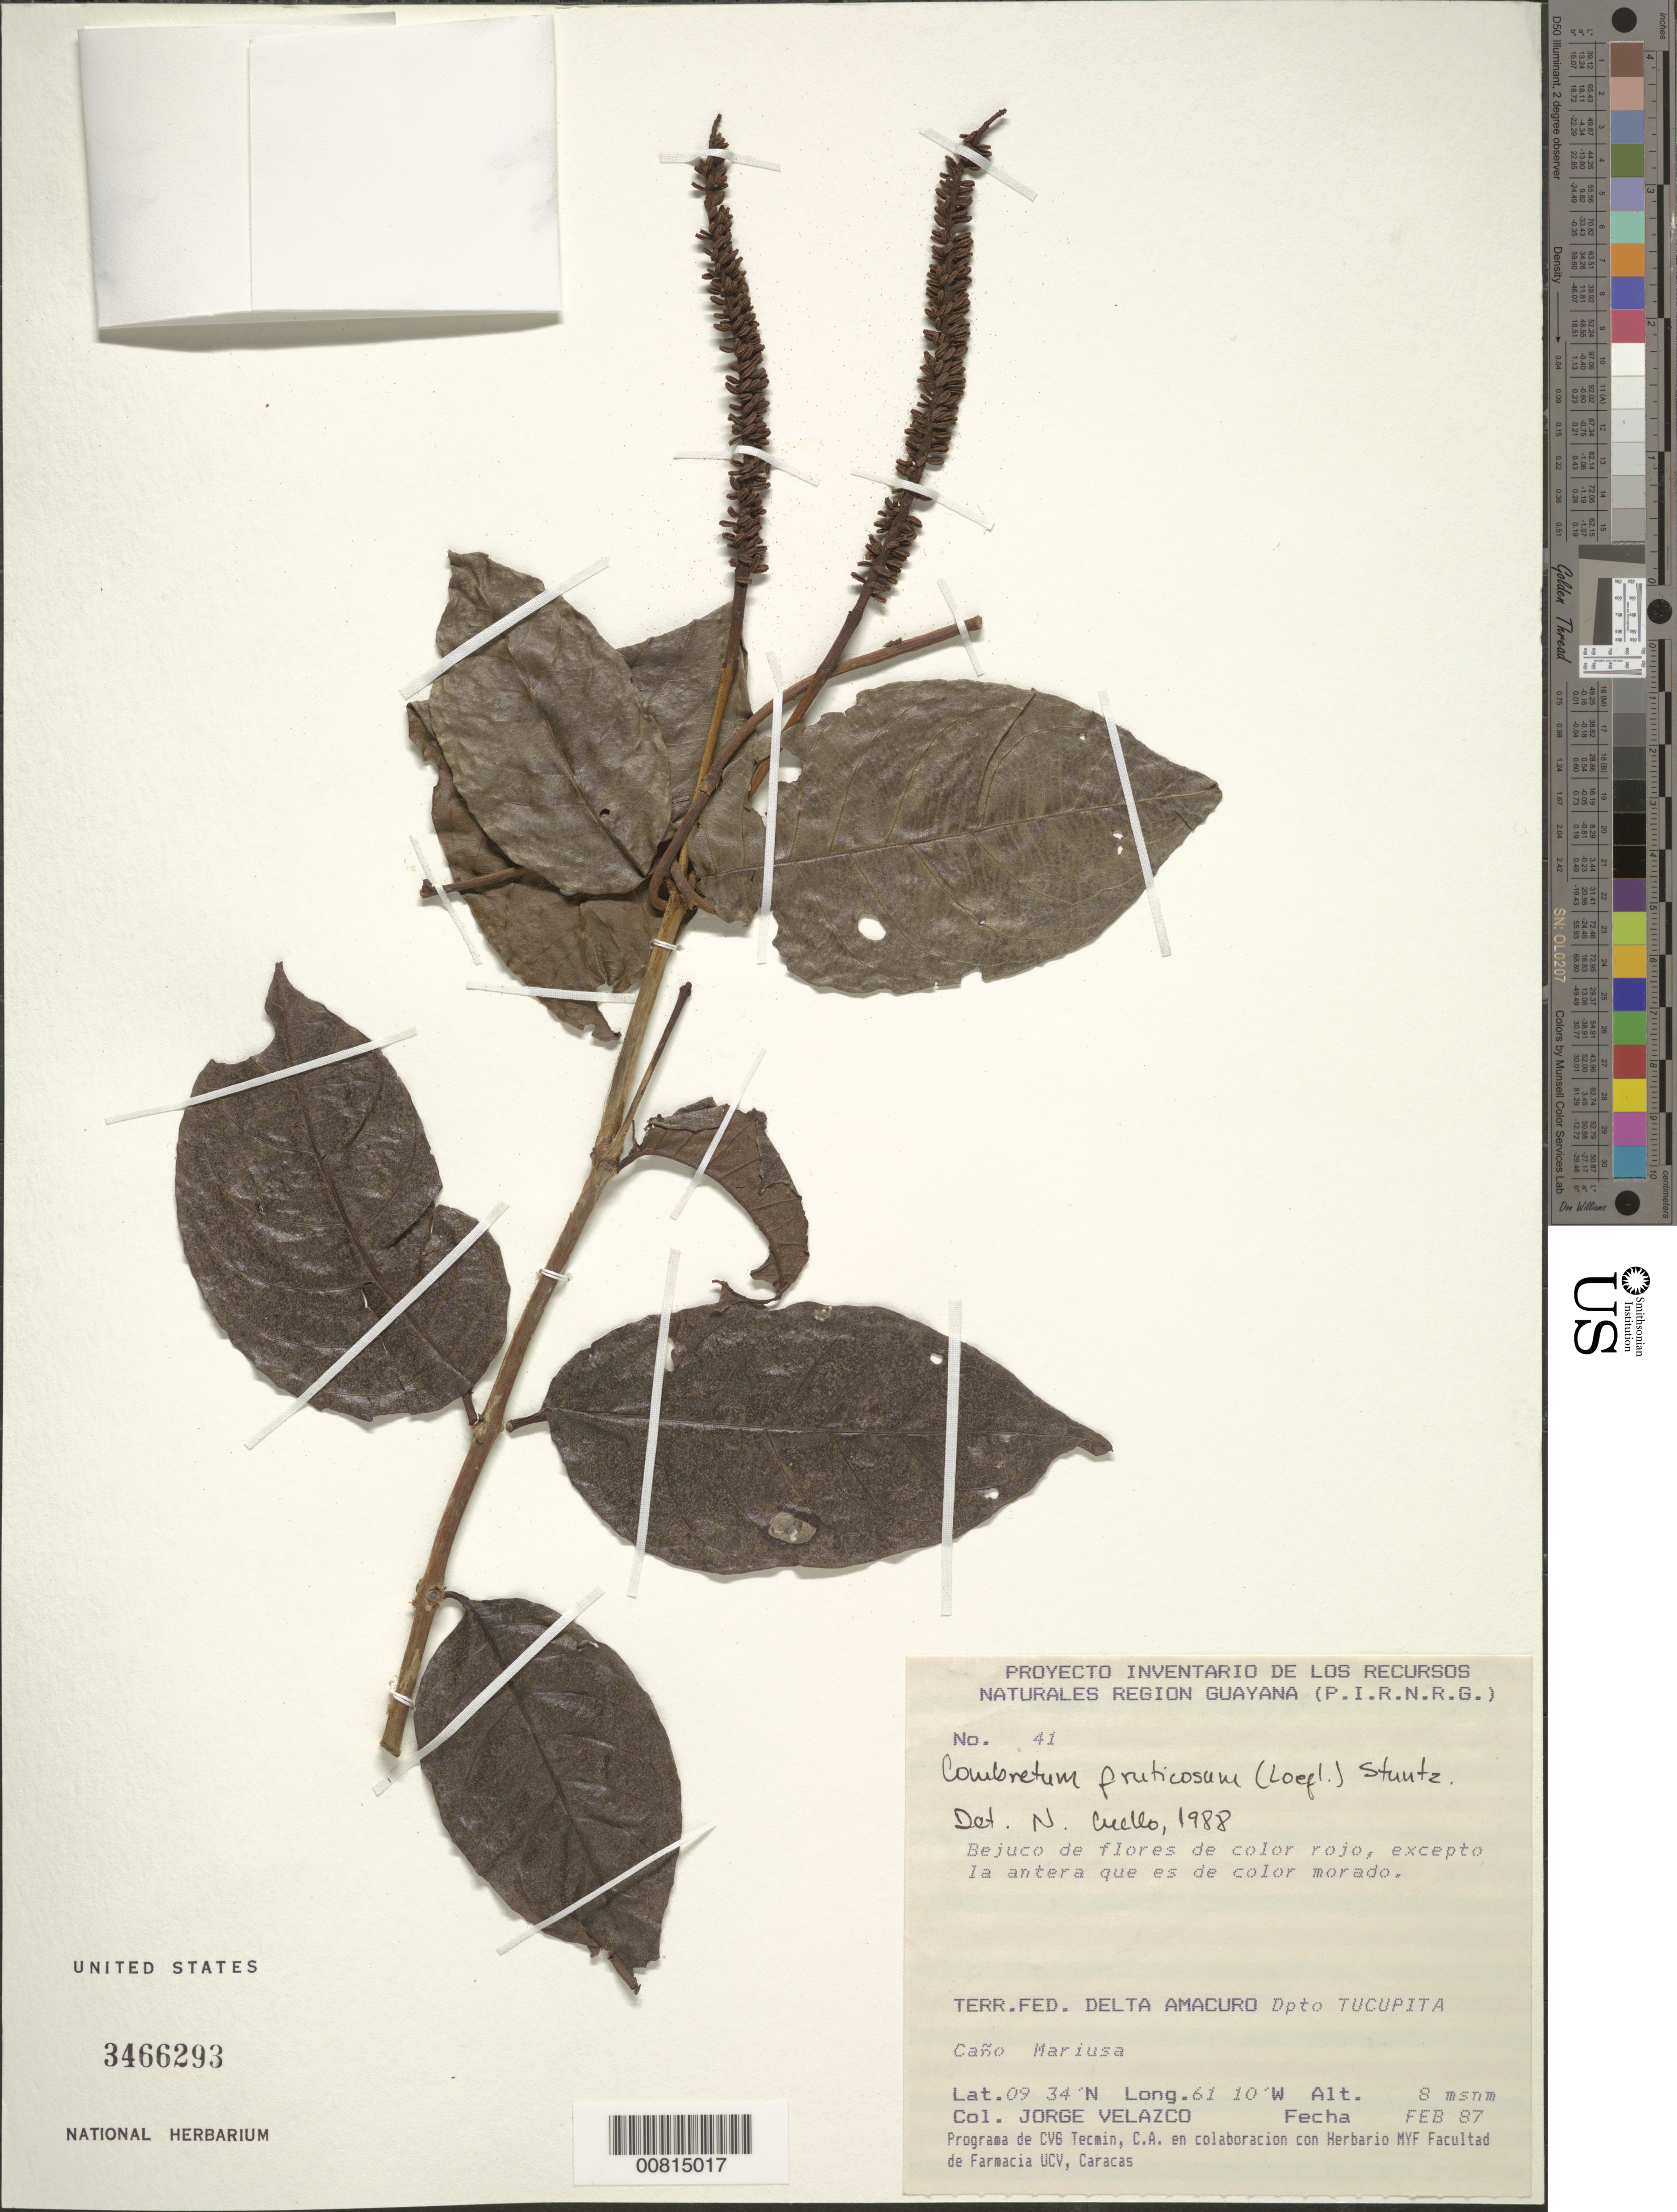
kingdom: Plantae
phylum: Tracheophyta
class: Magnoliopsida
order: Myrtales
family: Combretaceae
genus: Combretum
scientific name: Combretum fruticosum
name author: (Loefl.) Stuntz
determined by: Cuello, Nidia L.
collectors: J. Velazco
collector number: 41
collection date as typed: Feb-87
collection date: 1987-02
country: Venezuela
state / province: Delta Amacuro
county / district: Tucupita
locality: Caño Mariusa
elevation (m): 8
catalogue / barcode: US 3466293